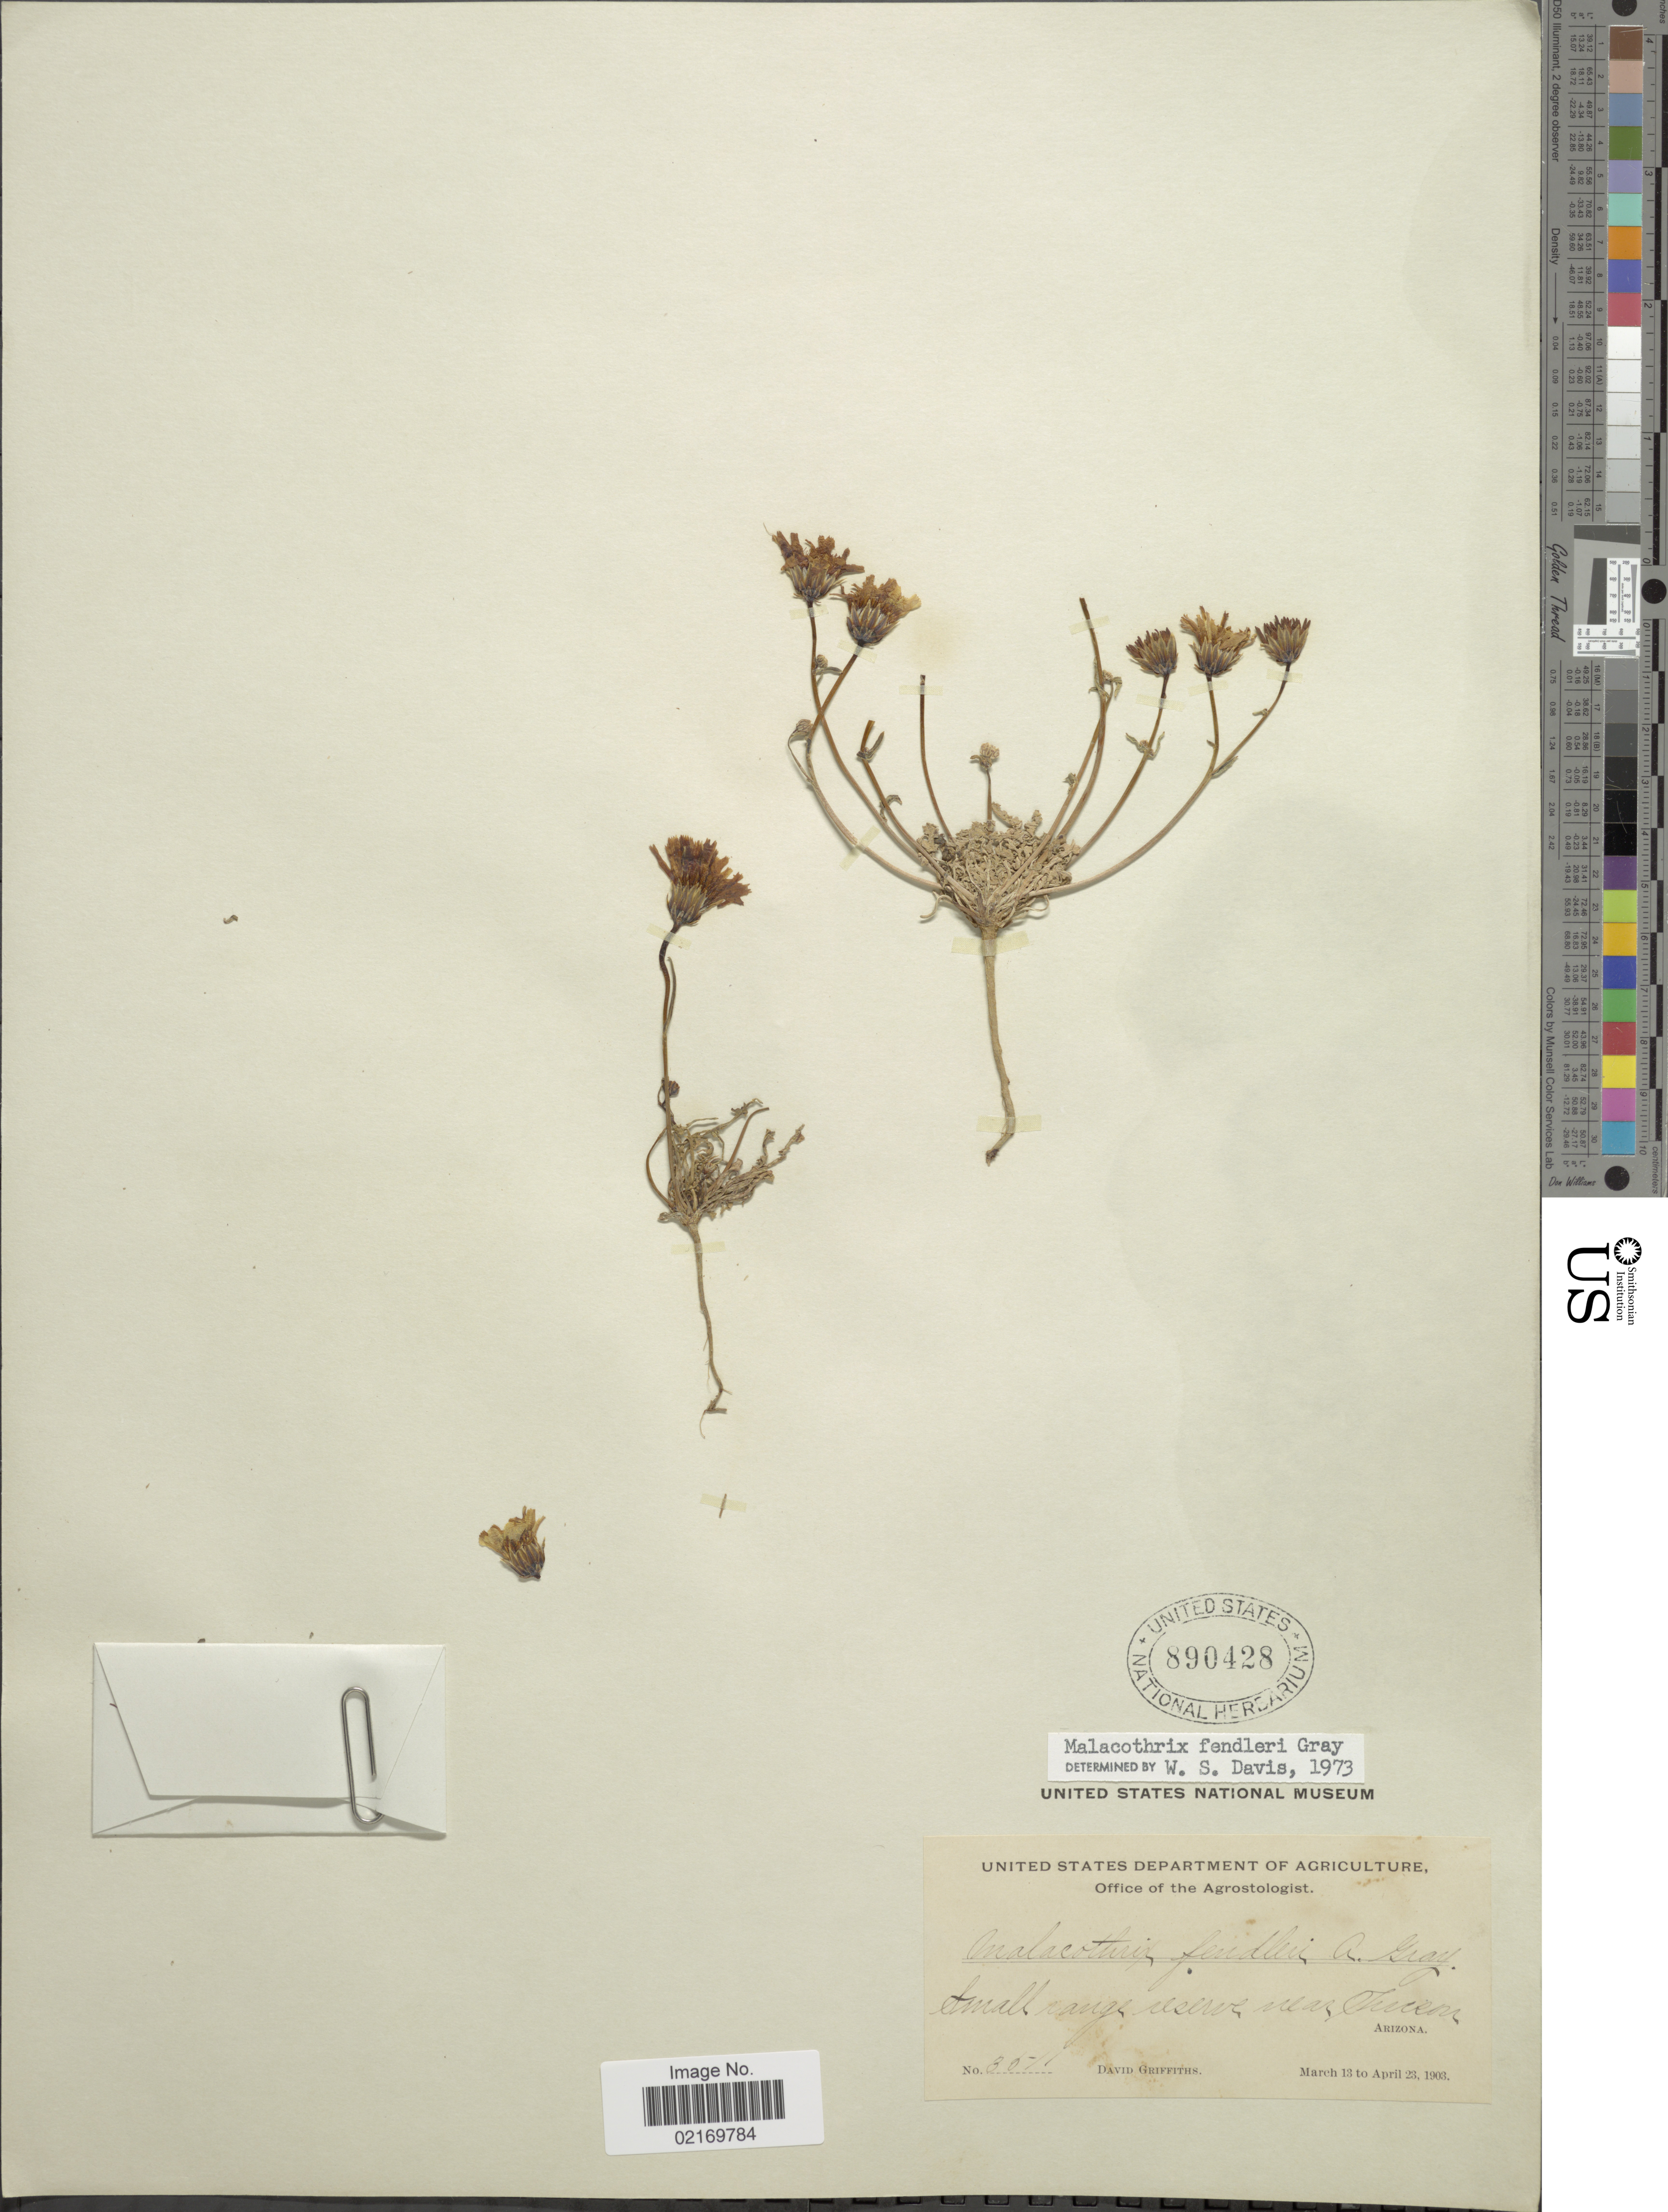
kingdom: Plantae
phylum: Tracheophyta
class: Magnoliopsida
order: Asterales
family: Asteraceae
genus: Malacothrix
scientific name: Malacothrix fendleri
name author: A. Gray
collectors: D. Griffiths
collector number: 3511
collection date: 1903-03-13/1903-04-23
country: United States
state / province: Arizona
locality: Near Tucson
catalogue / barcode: US 890428